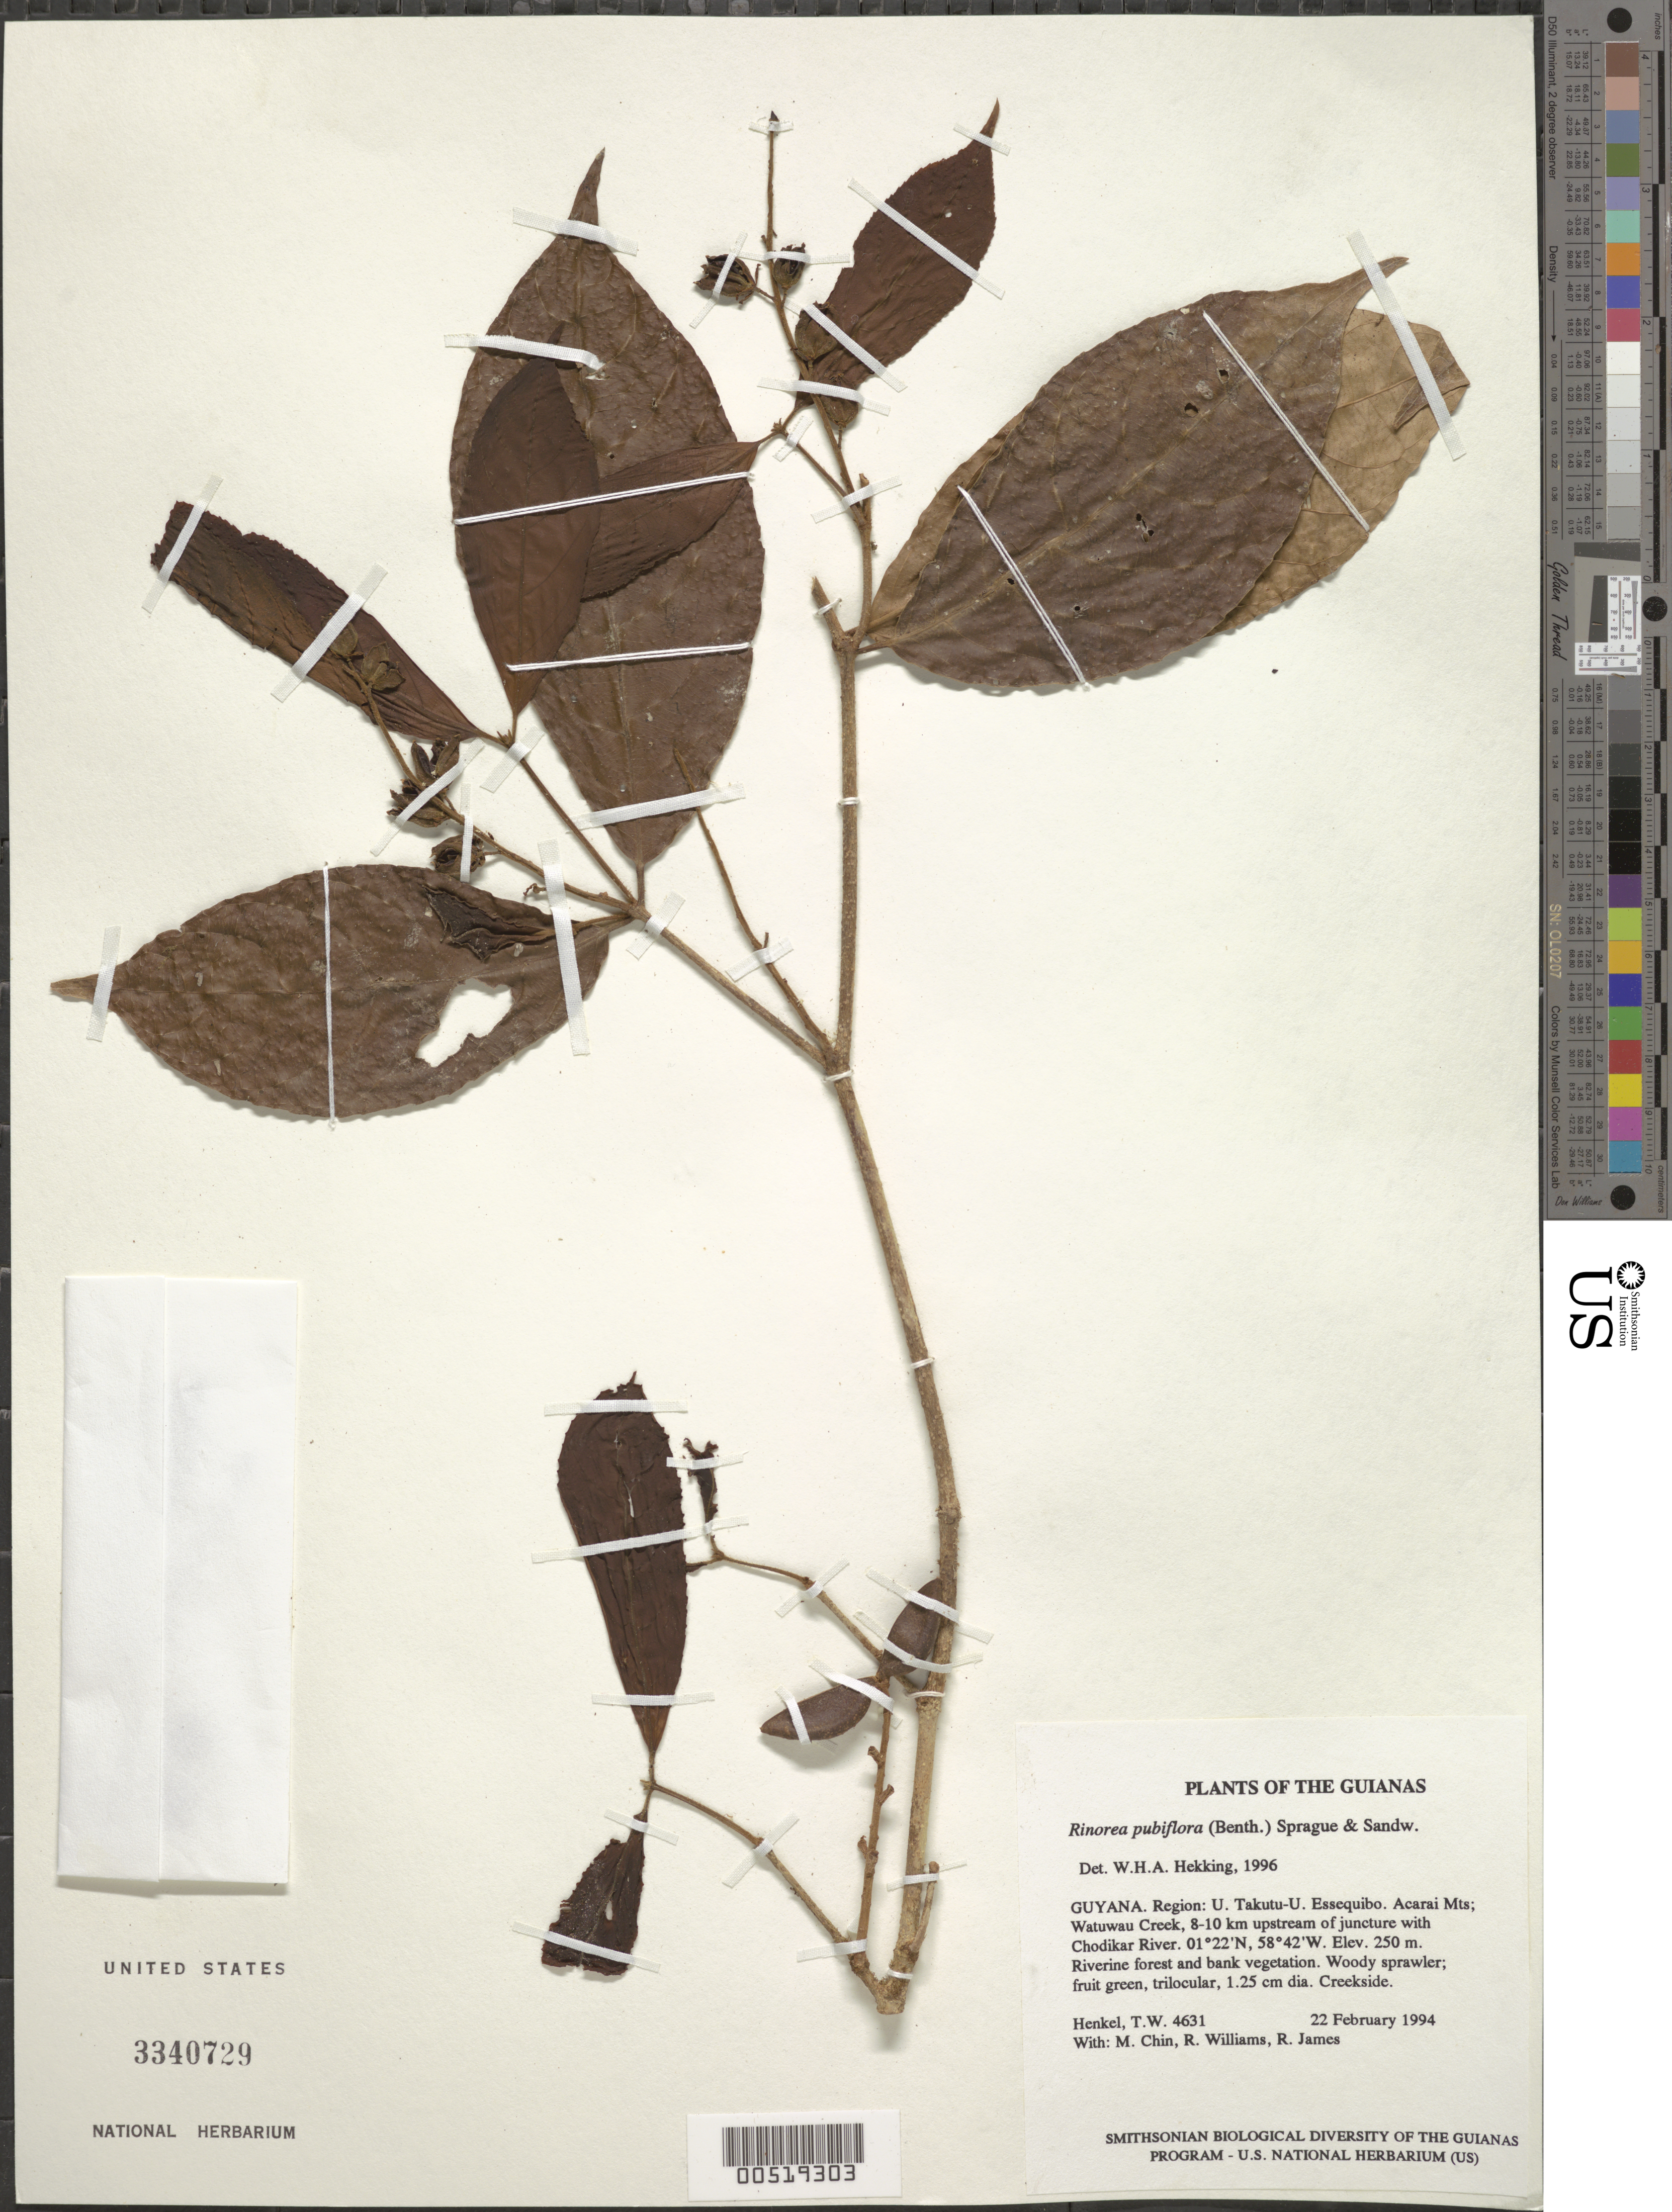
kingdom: Plantae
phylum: Tracheophyta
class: Magnoliopsida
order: Malpighiales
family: Violaceae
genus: Rinorea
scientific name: Rinorea pubiflora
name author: (Benth.) Sprague & Sandwith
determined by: Hekking, W. H. A.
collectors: T. Henkel, M. Chin, R. Williams & R. James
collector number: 4631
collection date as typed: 22 February 1994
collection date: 1994-02-22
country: Guyana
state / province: U. Takutu-U. Essequibo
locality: Acarai Mts; Watuwau Creek, 8-10 km upstream of juncture with Chodikar River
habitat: Riverine forest and bank vegetation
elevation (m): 250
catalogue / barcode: US 3340729